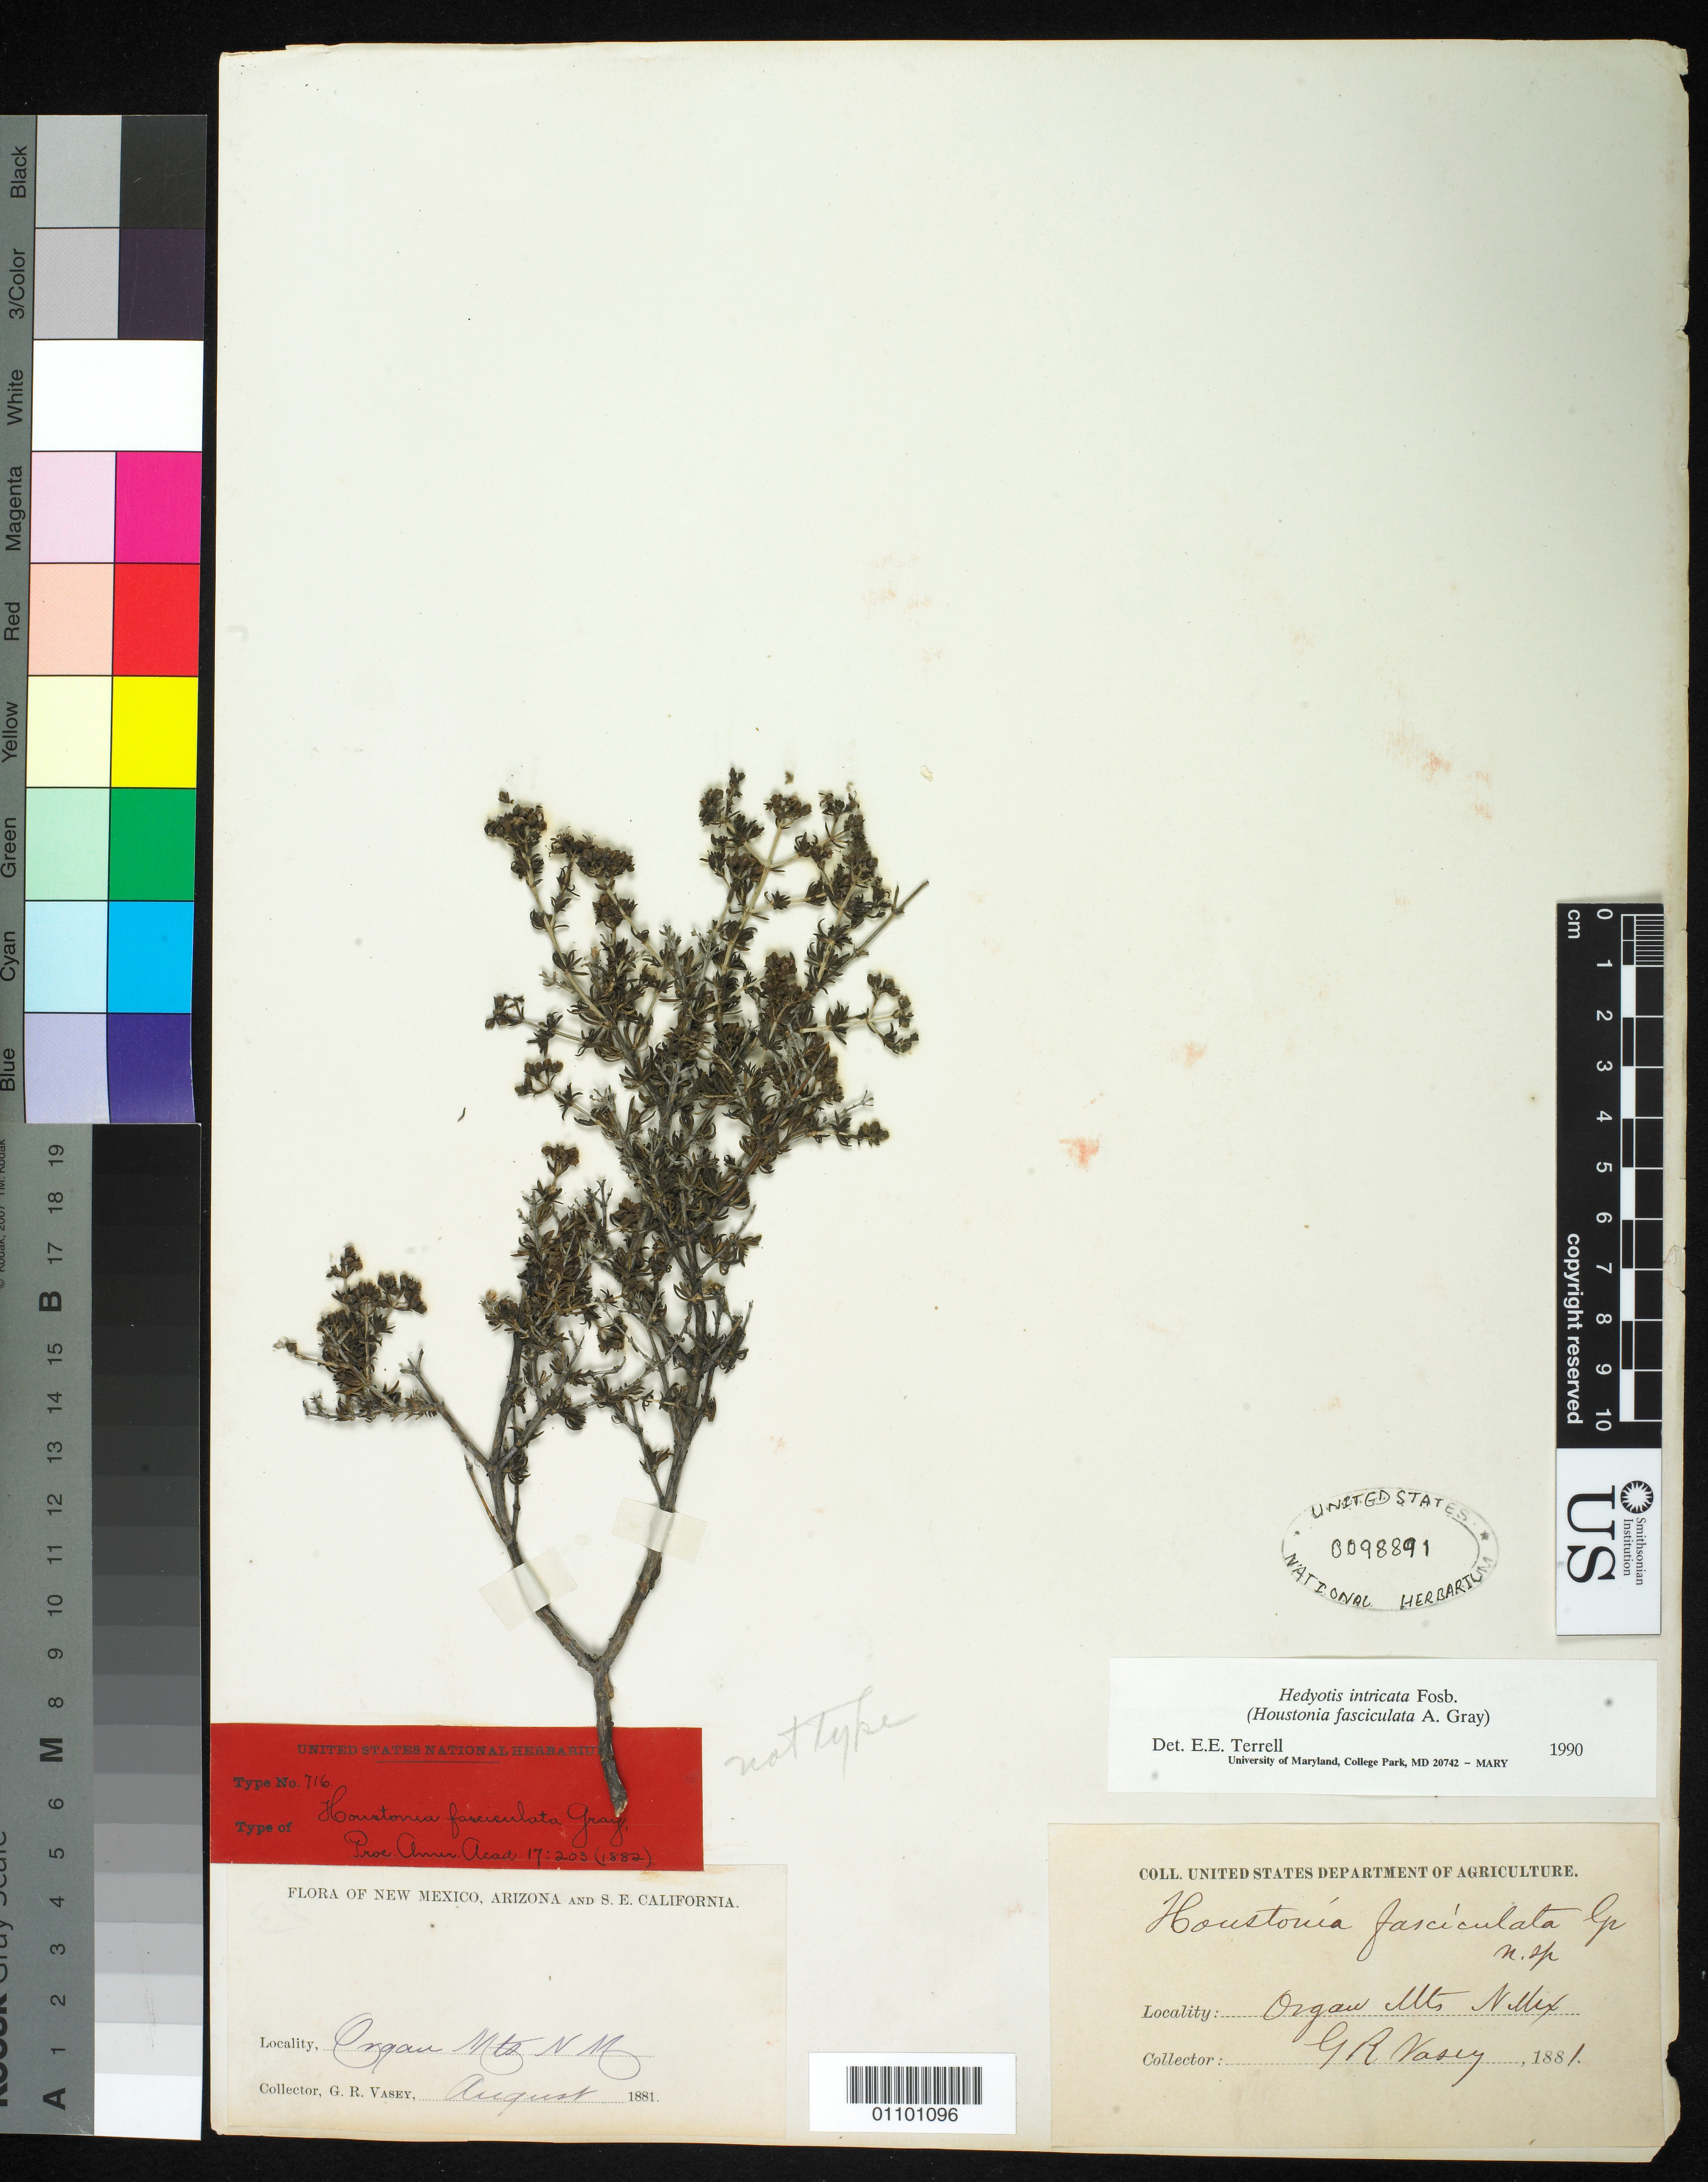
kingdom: Plantae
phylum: Tracheophyta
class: Magnoliopsida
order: Gentianales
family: Rubiaceae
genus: Houstonia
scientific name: Houstonia fasciculata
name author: A. Gray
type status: Syntype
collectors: G. R. Vasey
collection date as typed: Aug 1881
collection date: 1881-08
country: United States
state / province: New Mexico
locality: Organ Mts.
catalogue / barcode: US 98891